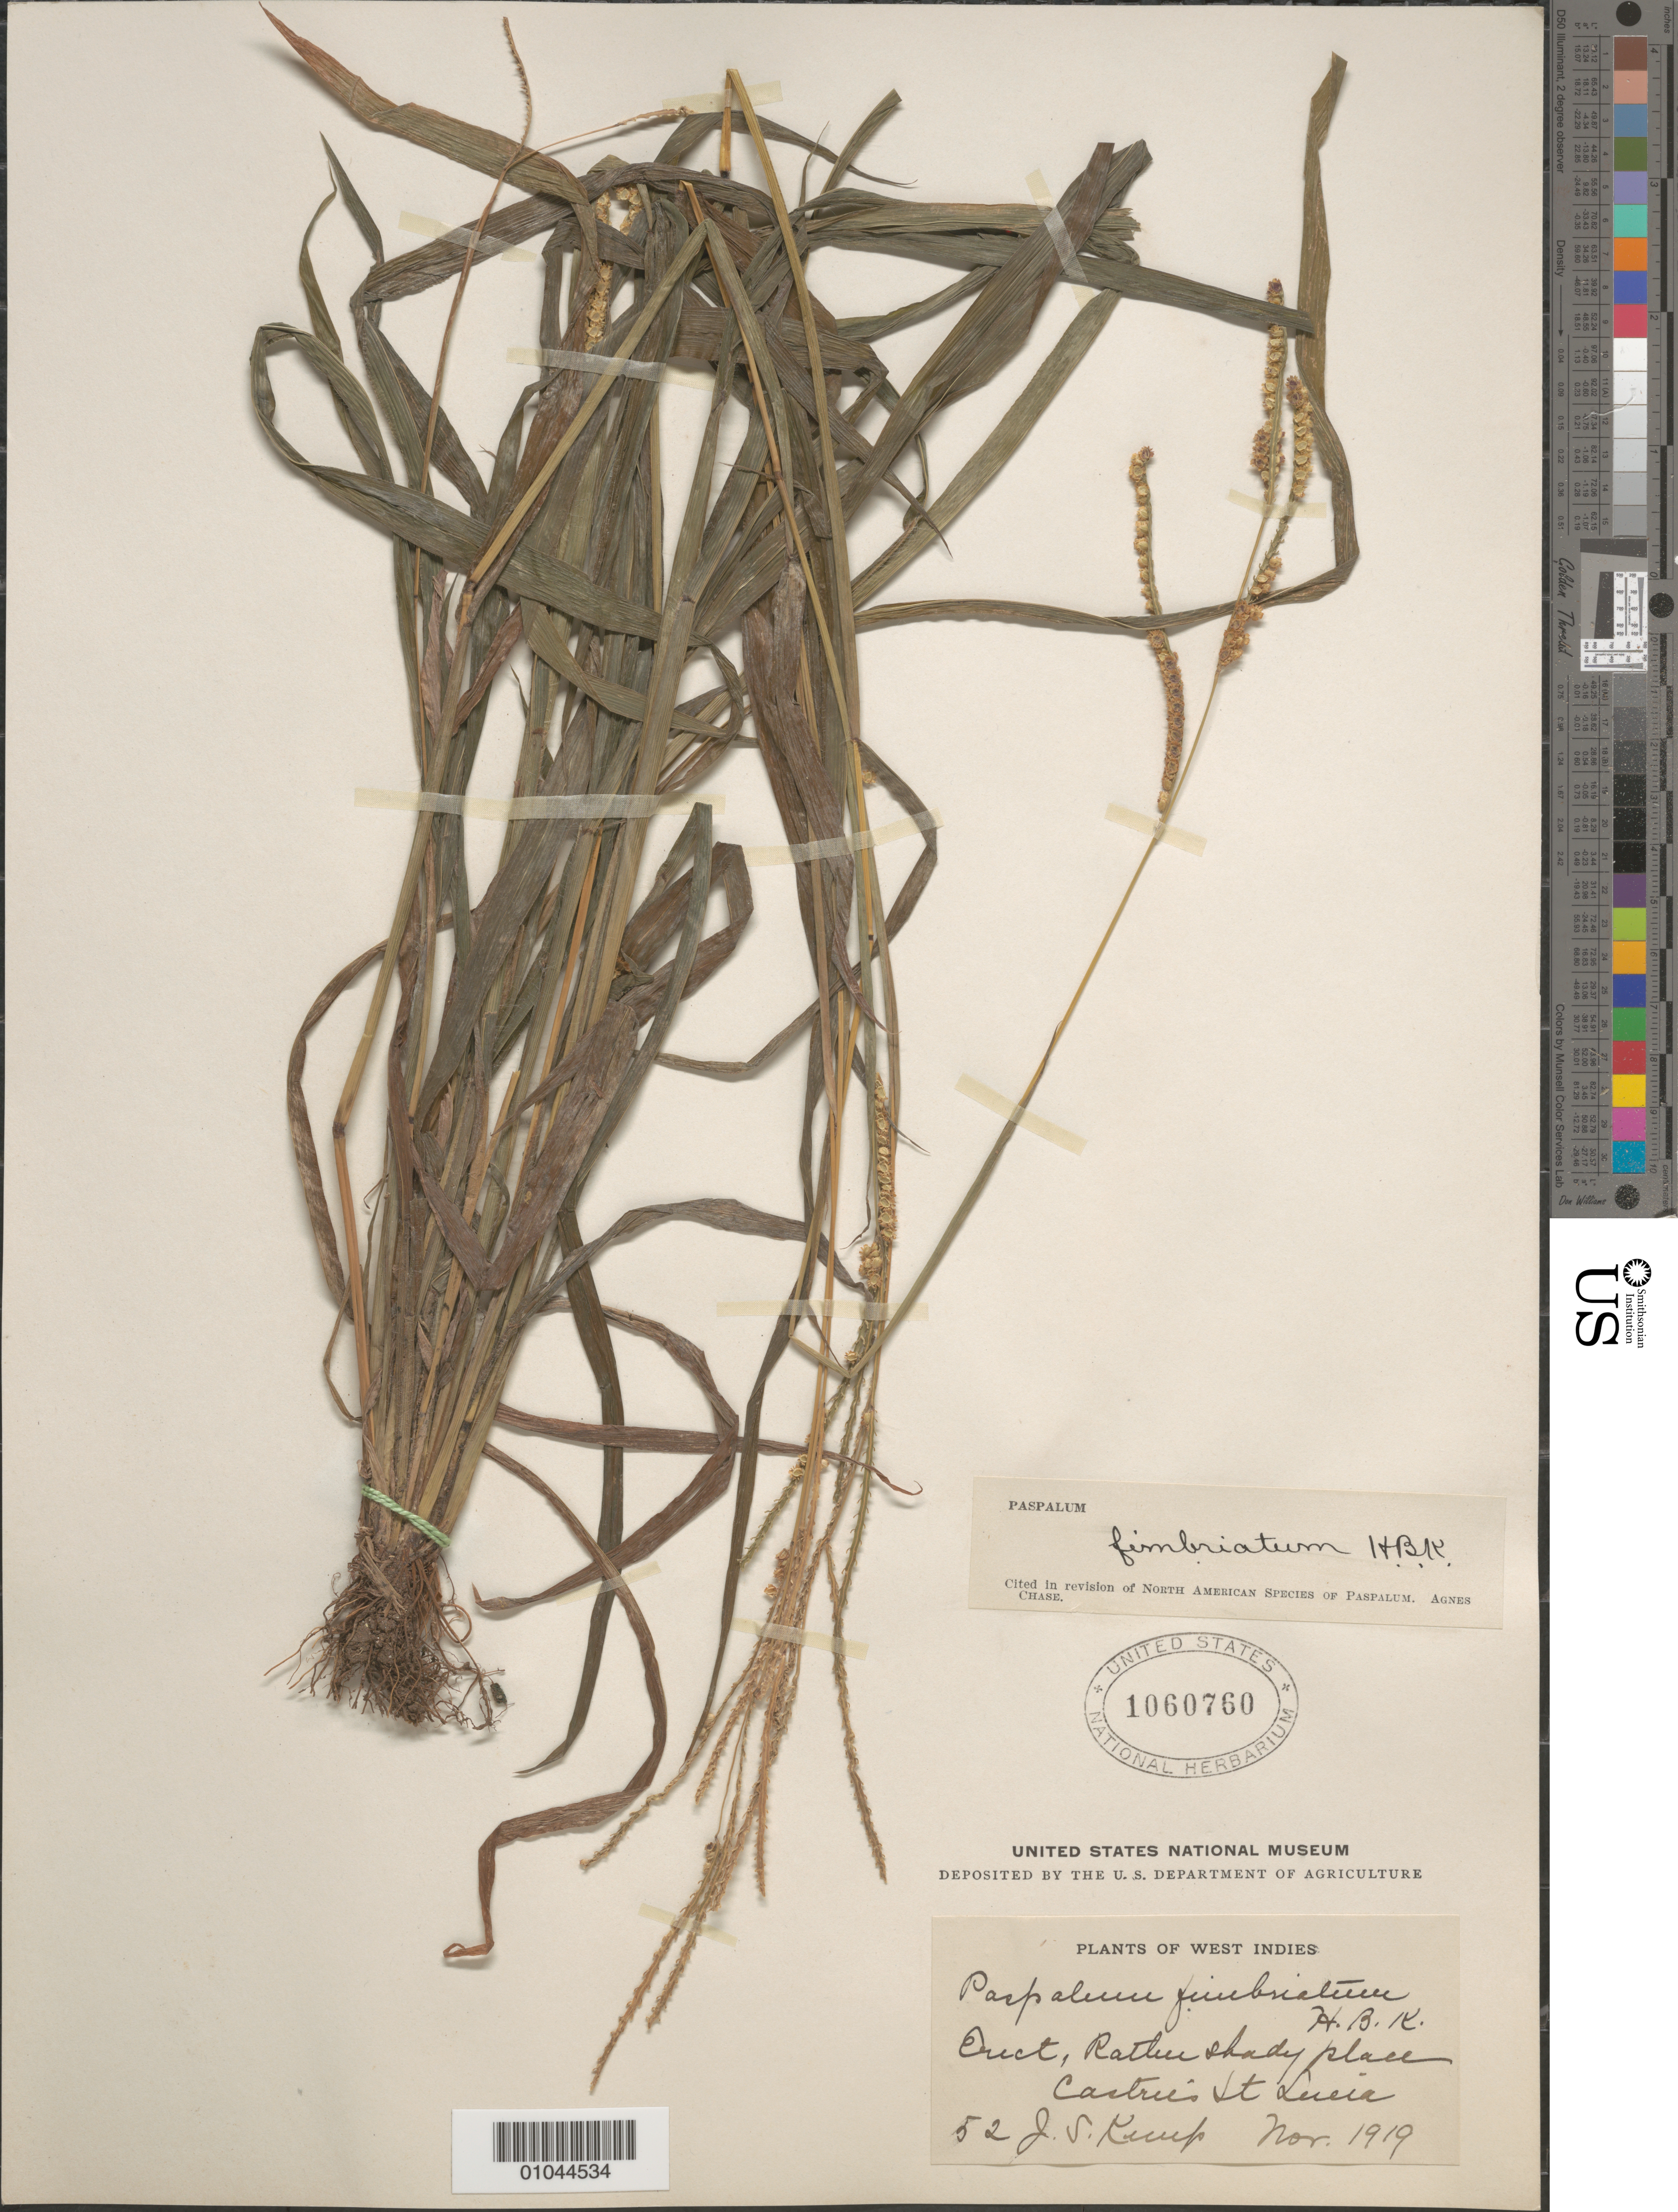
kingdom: Plantae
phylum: Tracheophyta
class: Liliopsida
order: Poales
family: Poaceae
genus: Paspalum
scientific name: Paspalum fimbriatum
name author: Kunth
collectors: J. Kemp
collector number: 52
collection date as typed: Nov 1919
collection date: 1919-11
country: St. Lucia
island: St. Lucia I.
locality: Castries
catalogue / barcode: US 1060760